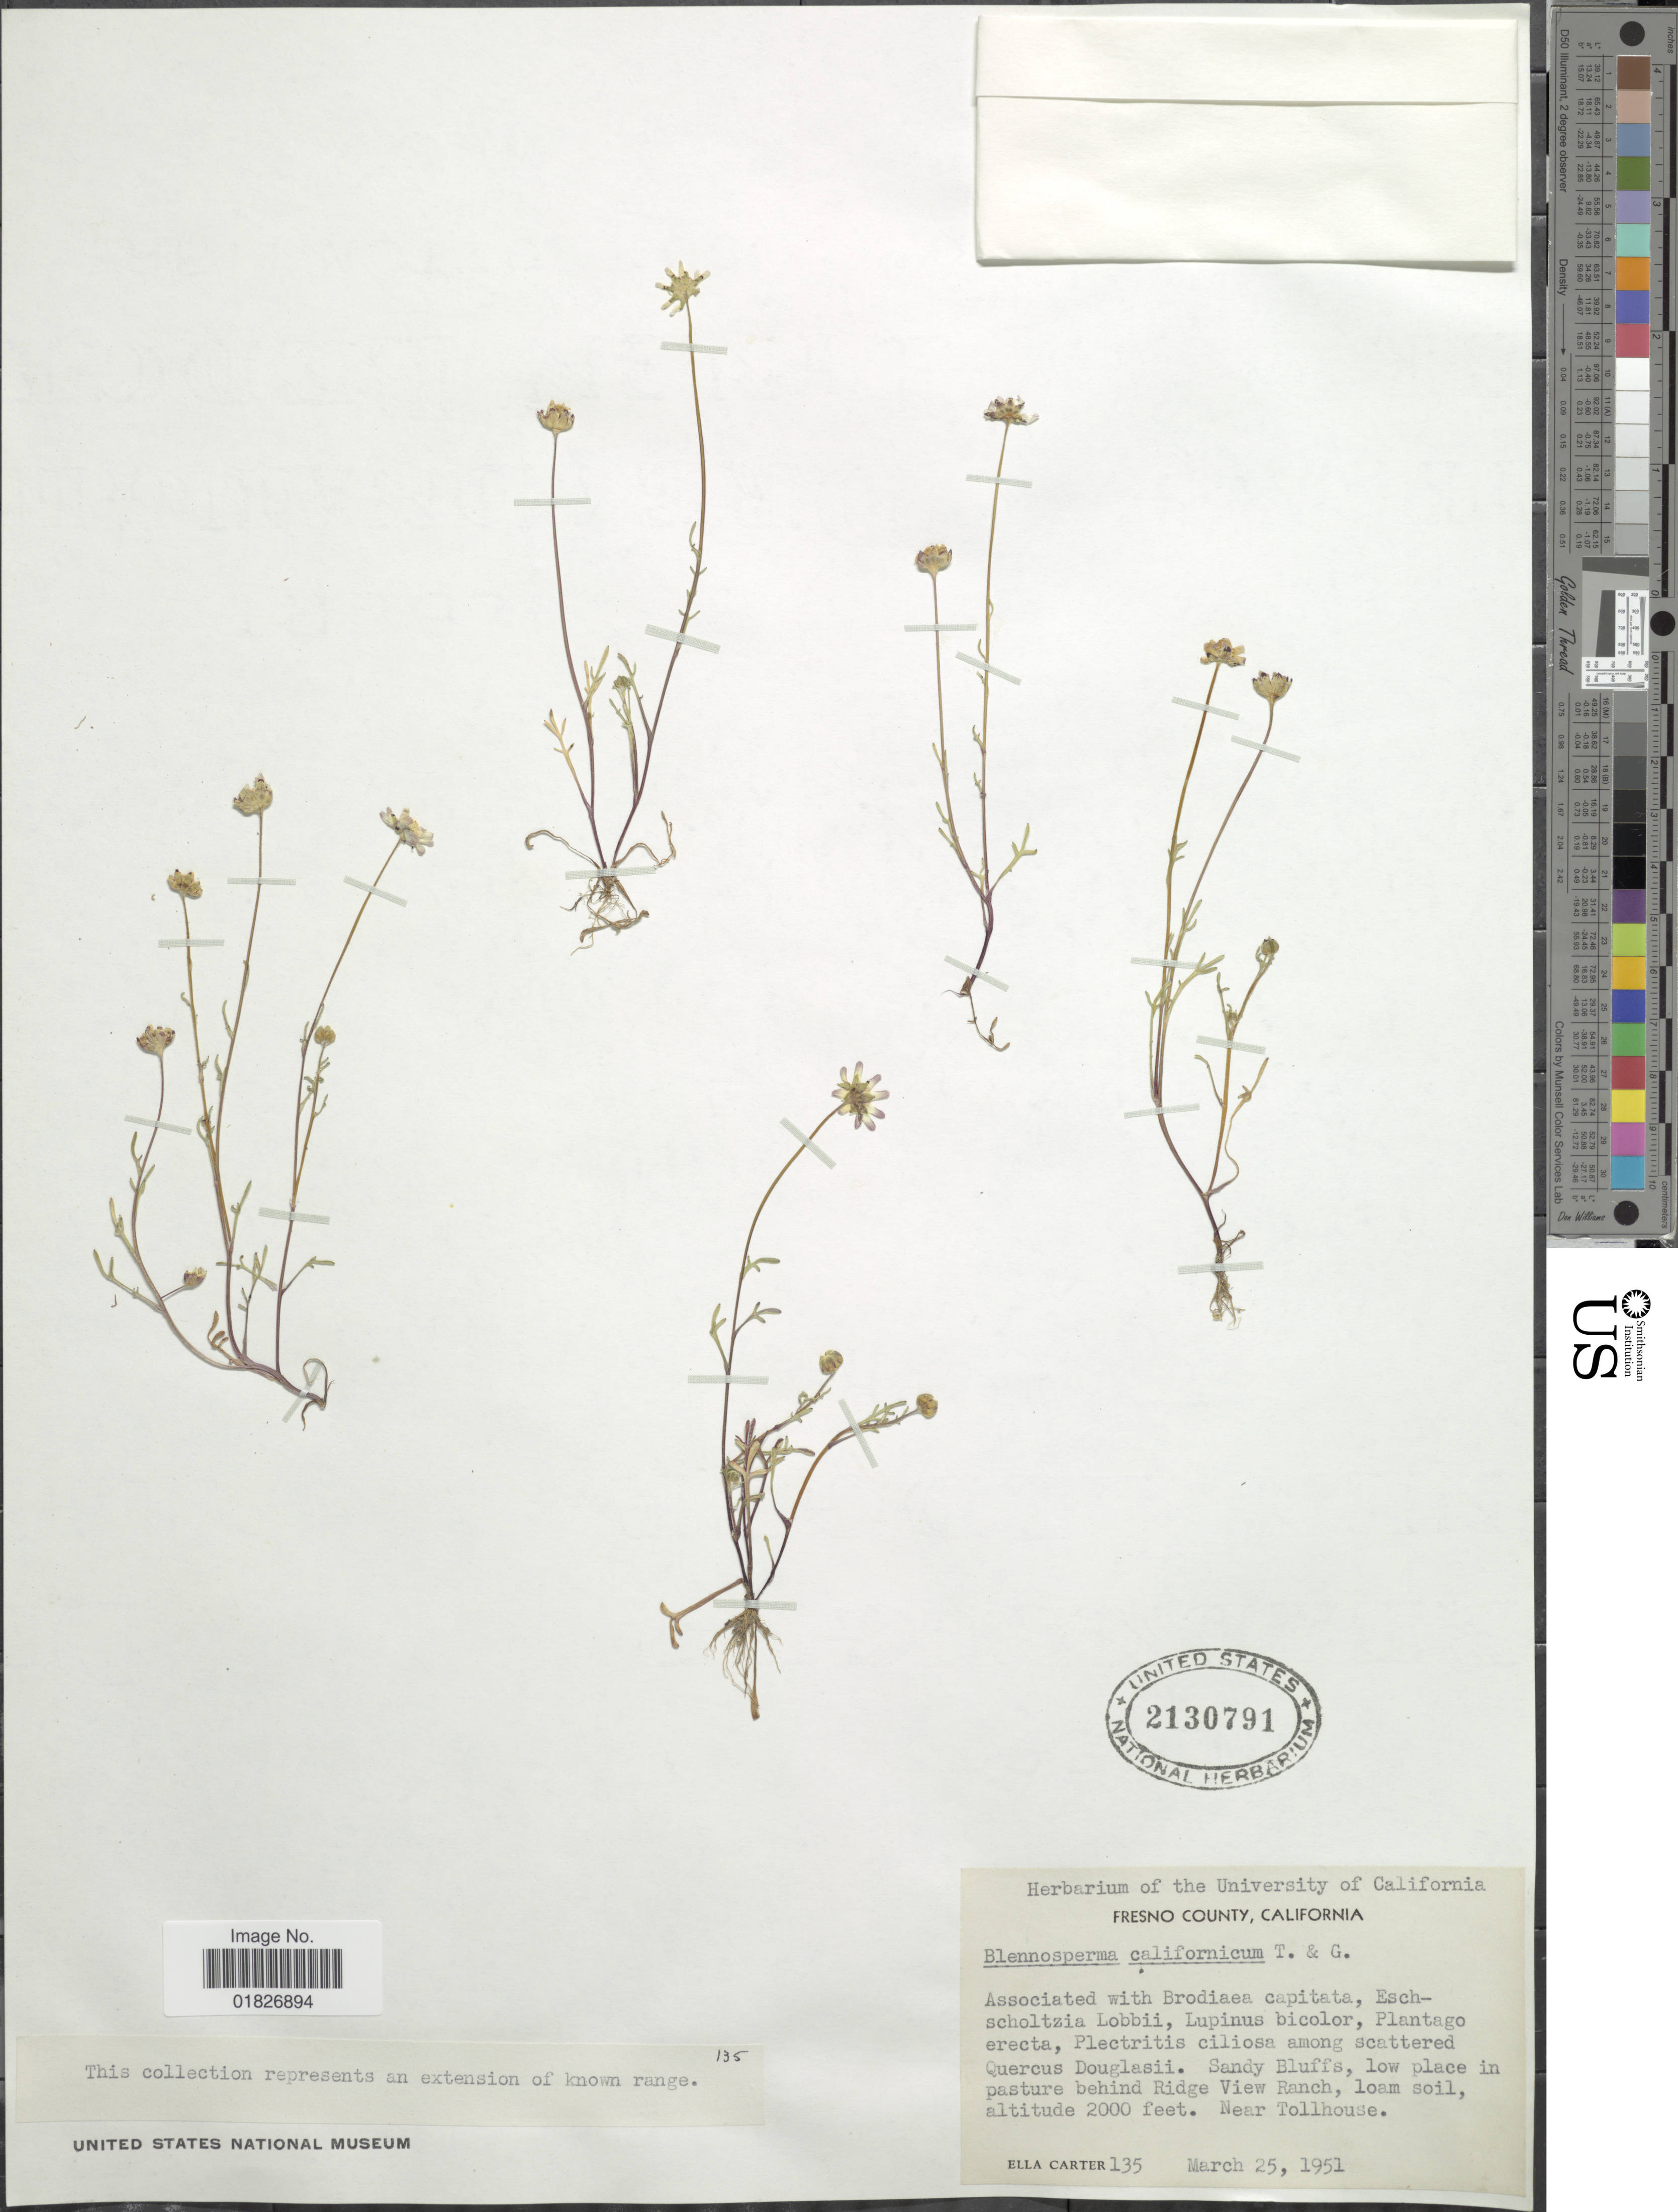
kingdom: Plantae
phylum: Tracheophyta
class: Magnoliopsida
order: Asterales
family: Asteraceae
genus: Blennosperma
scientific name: Blennosperma nanum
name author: (Hook.) S.F. Blake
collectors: E. Carter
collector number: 135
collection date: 1951-03-25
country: United States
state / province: California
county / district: Fresno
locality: Fresno County, behind Ridge View Ranch, near Tollhouse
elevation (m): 610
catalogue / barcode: US 2130791